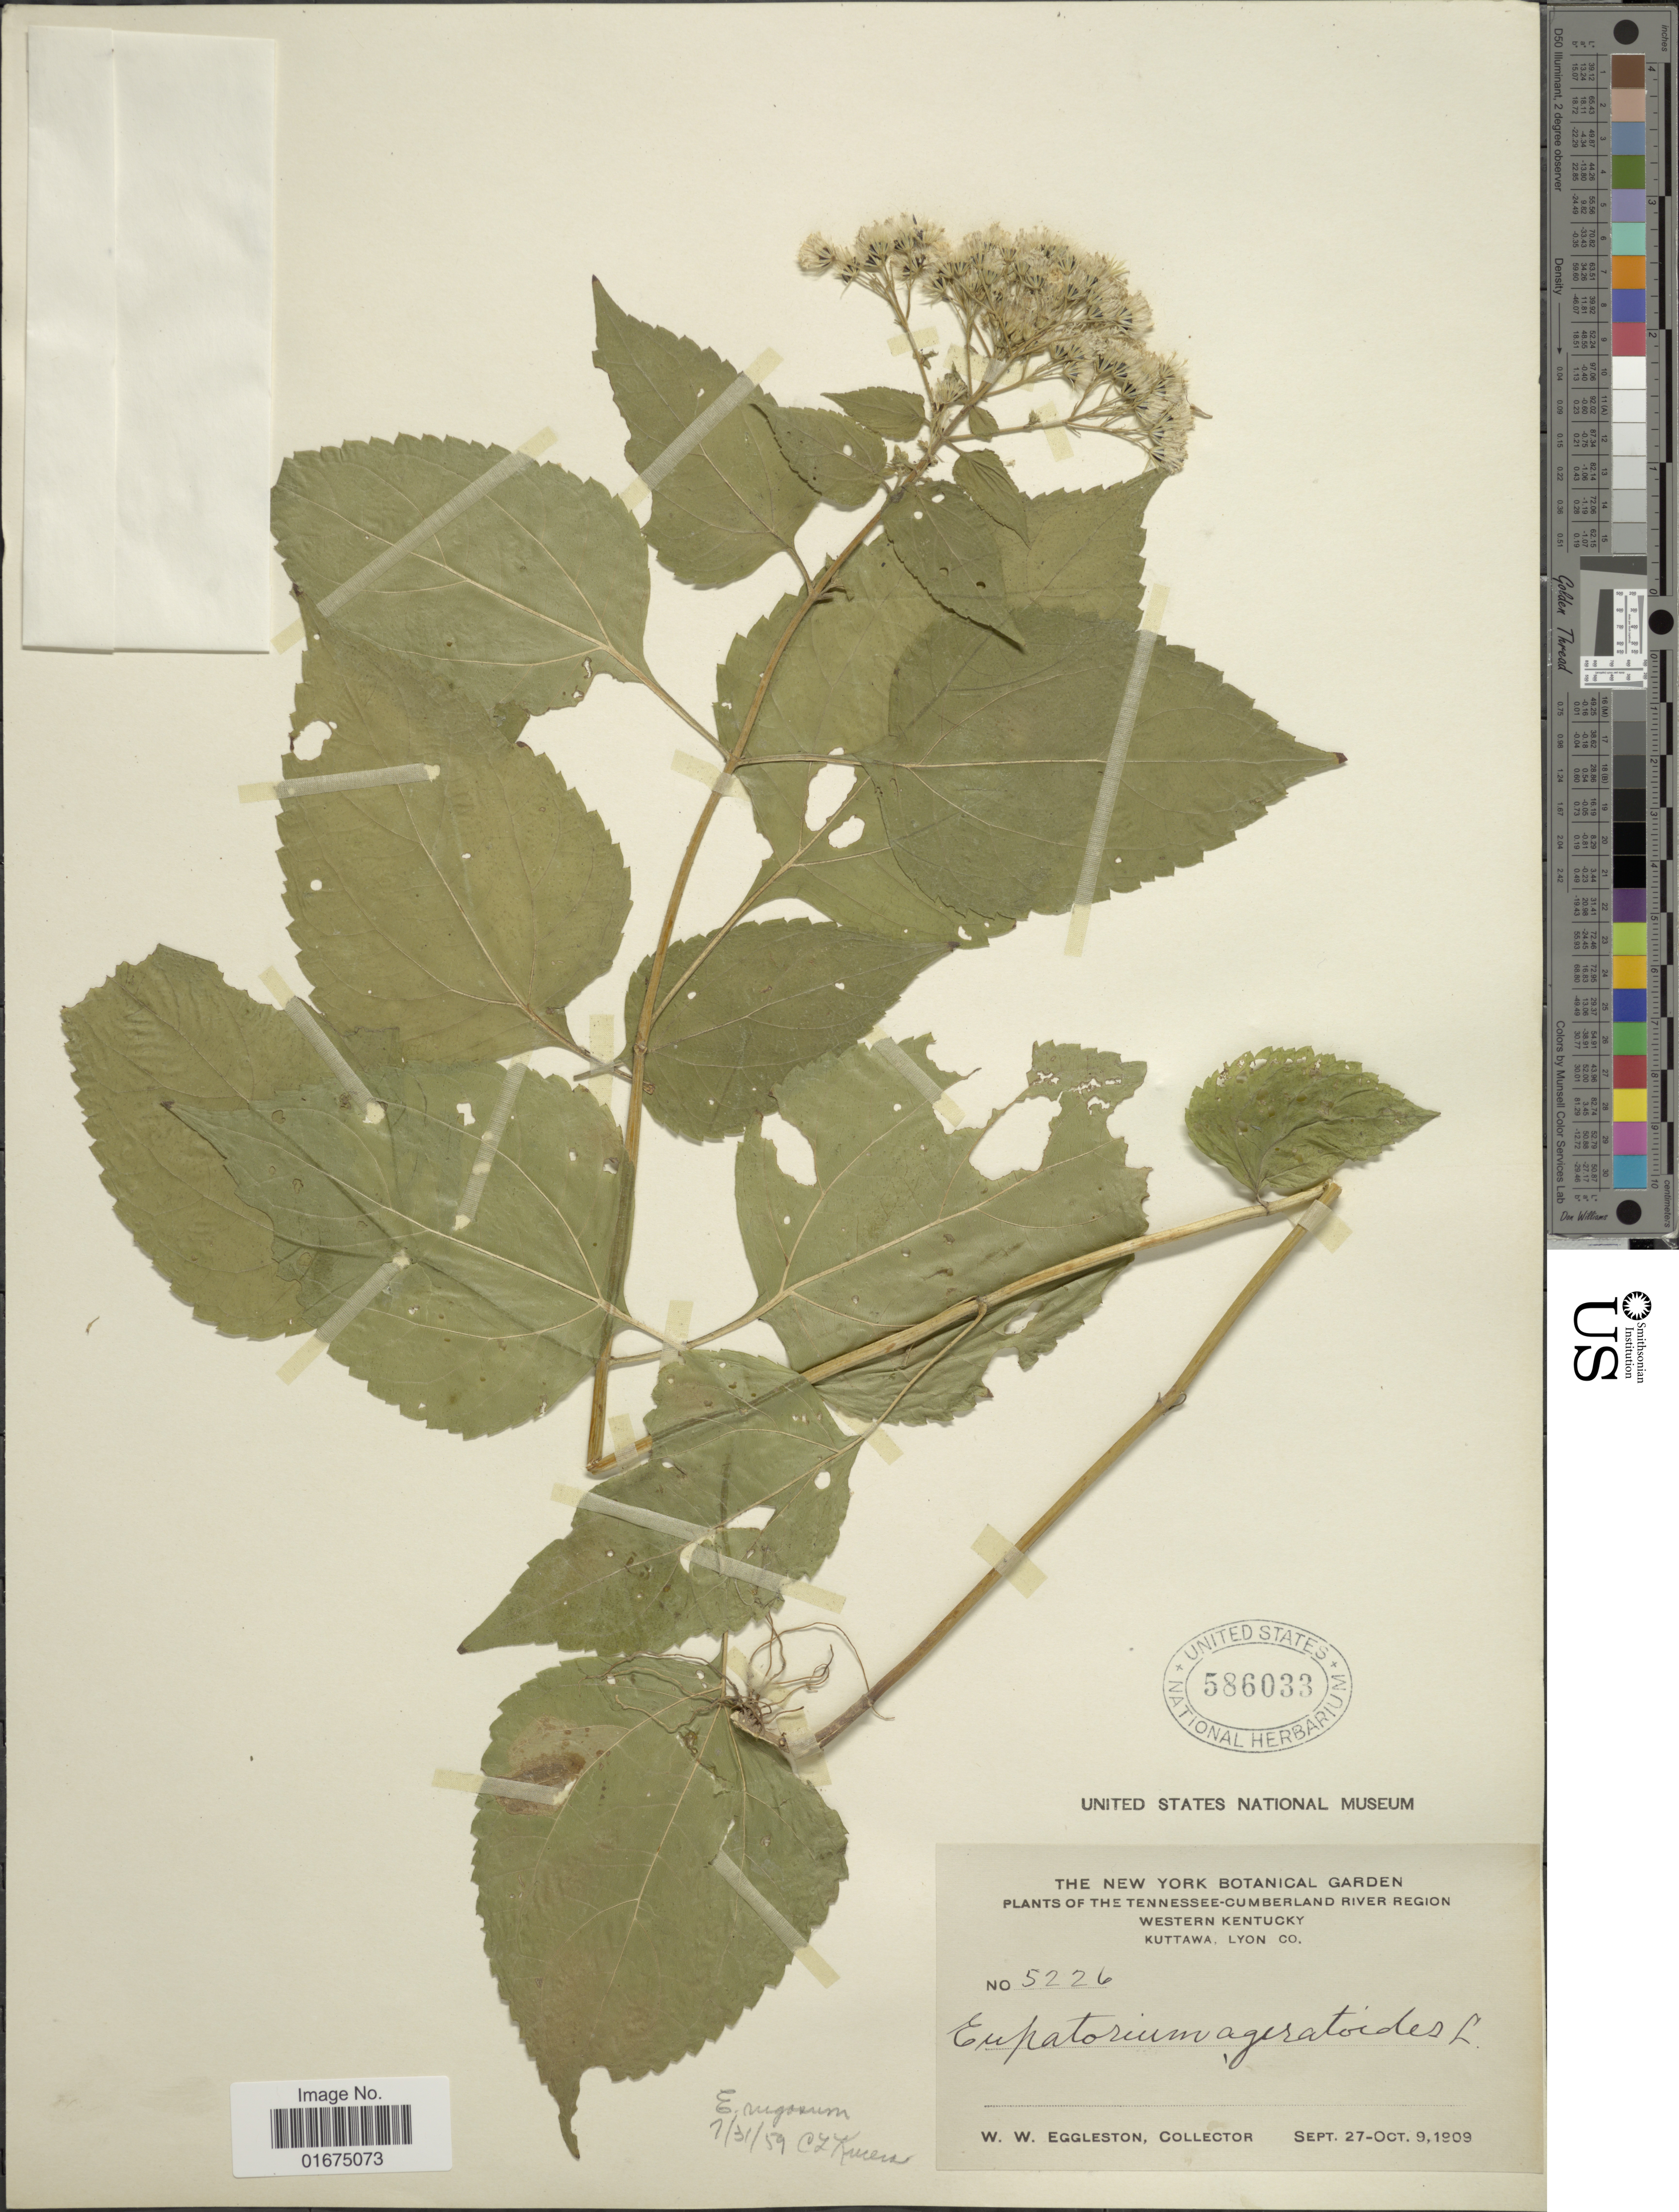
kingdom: Plantae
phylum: Tracheophyta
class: Magnoliopsida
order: Asterales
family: Asteraceae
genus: Ageratina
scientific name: Ageratina altissima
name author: (L.) R.M. King & H. Rob.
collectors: W. W. Eggleston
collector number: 5226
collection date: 1909-09-27/1909-10-09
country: United States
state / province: Kentucky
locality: The Tennessee-Cumberland River Region, Western Kentucky, Kuttawa, Lyon Co.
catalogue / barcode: US 586033